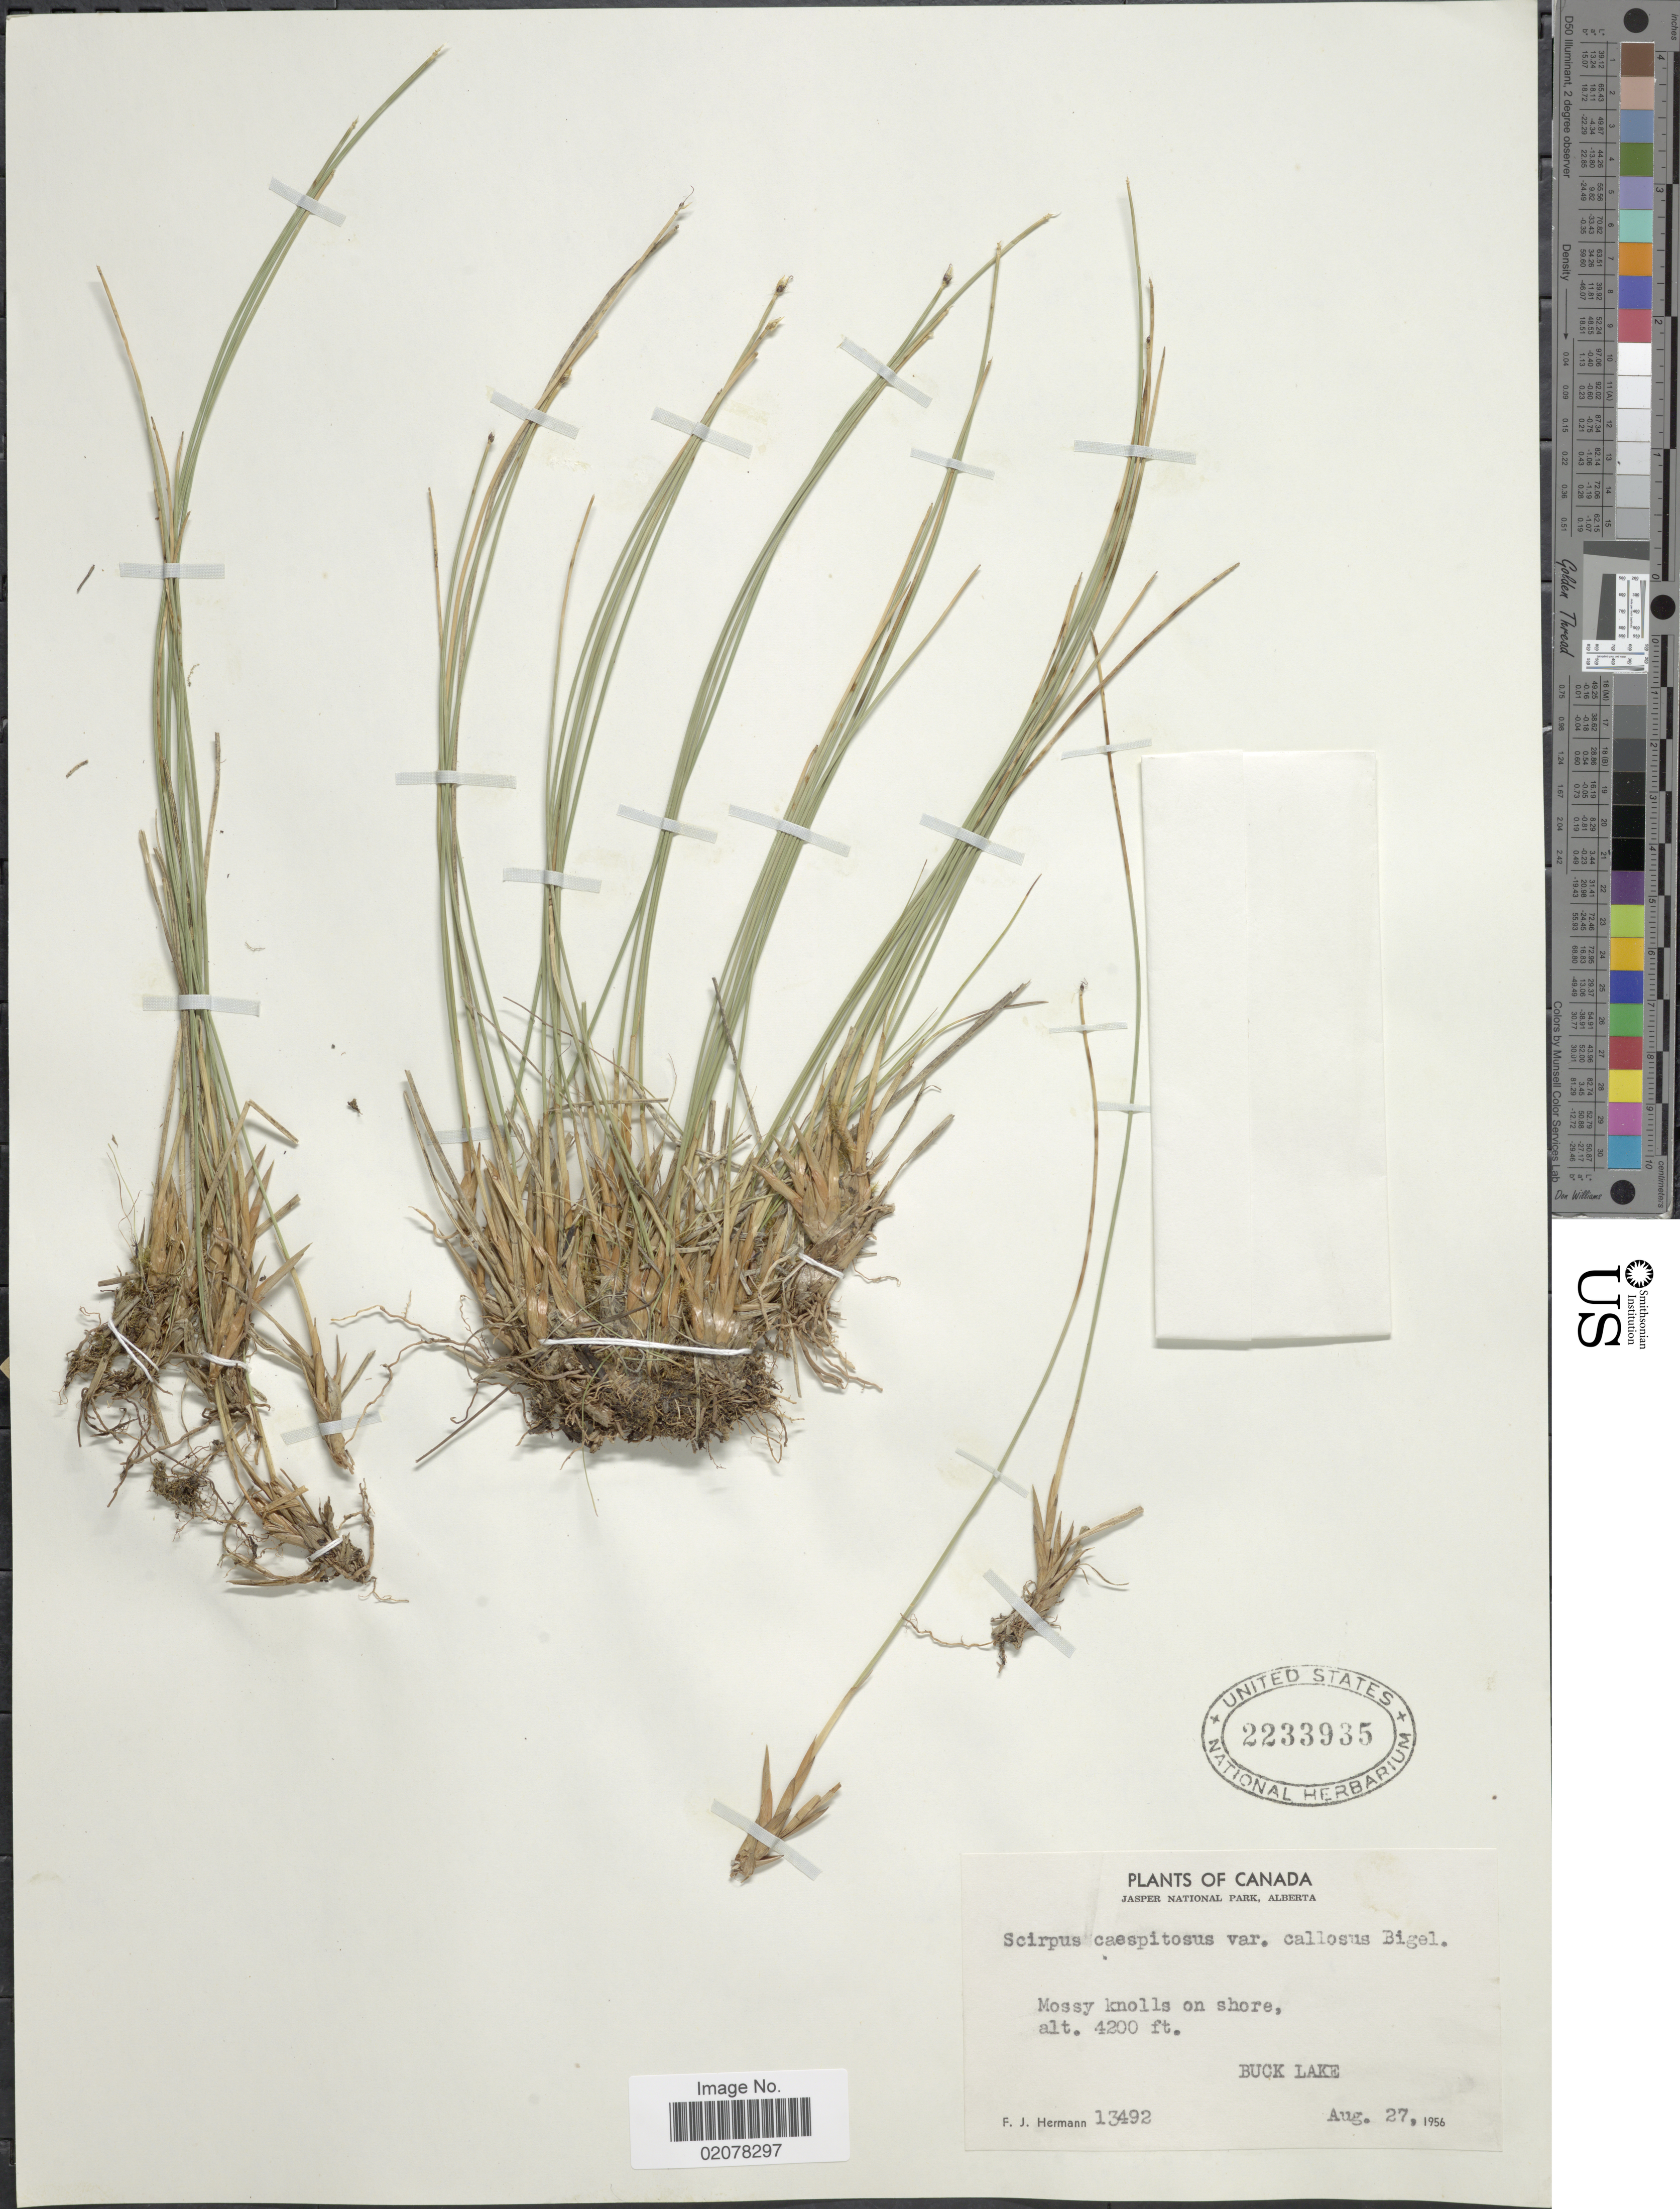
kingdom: Plantae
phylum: Tracheophyta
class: Liliopsida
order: Poales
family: Cyperaceae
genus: Trichophorum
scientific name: Trichophorum cespitosum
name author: (L.) Hartm.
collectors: F. J. Hermann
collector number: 13492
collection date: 1956-08-27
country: Canada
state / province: Alberta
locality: Jasper National Park, Mossy knolls on shore, Buck Lake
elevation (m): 1280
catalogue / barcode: US 2233935